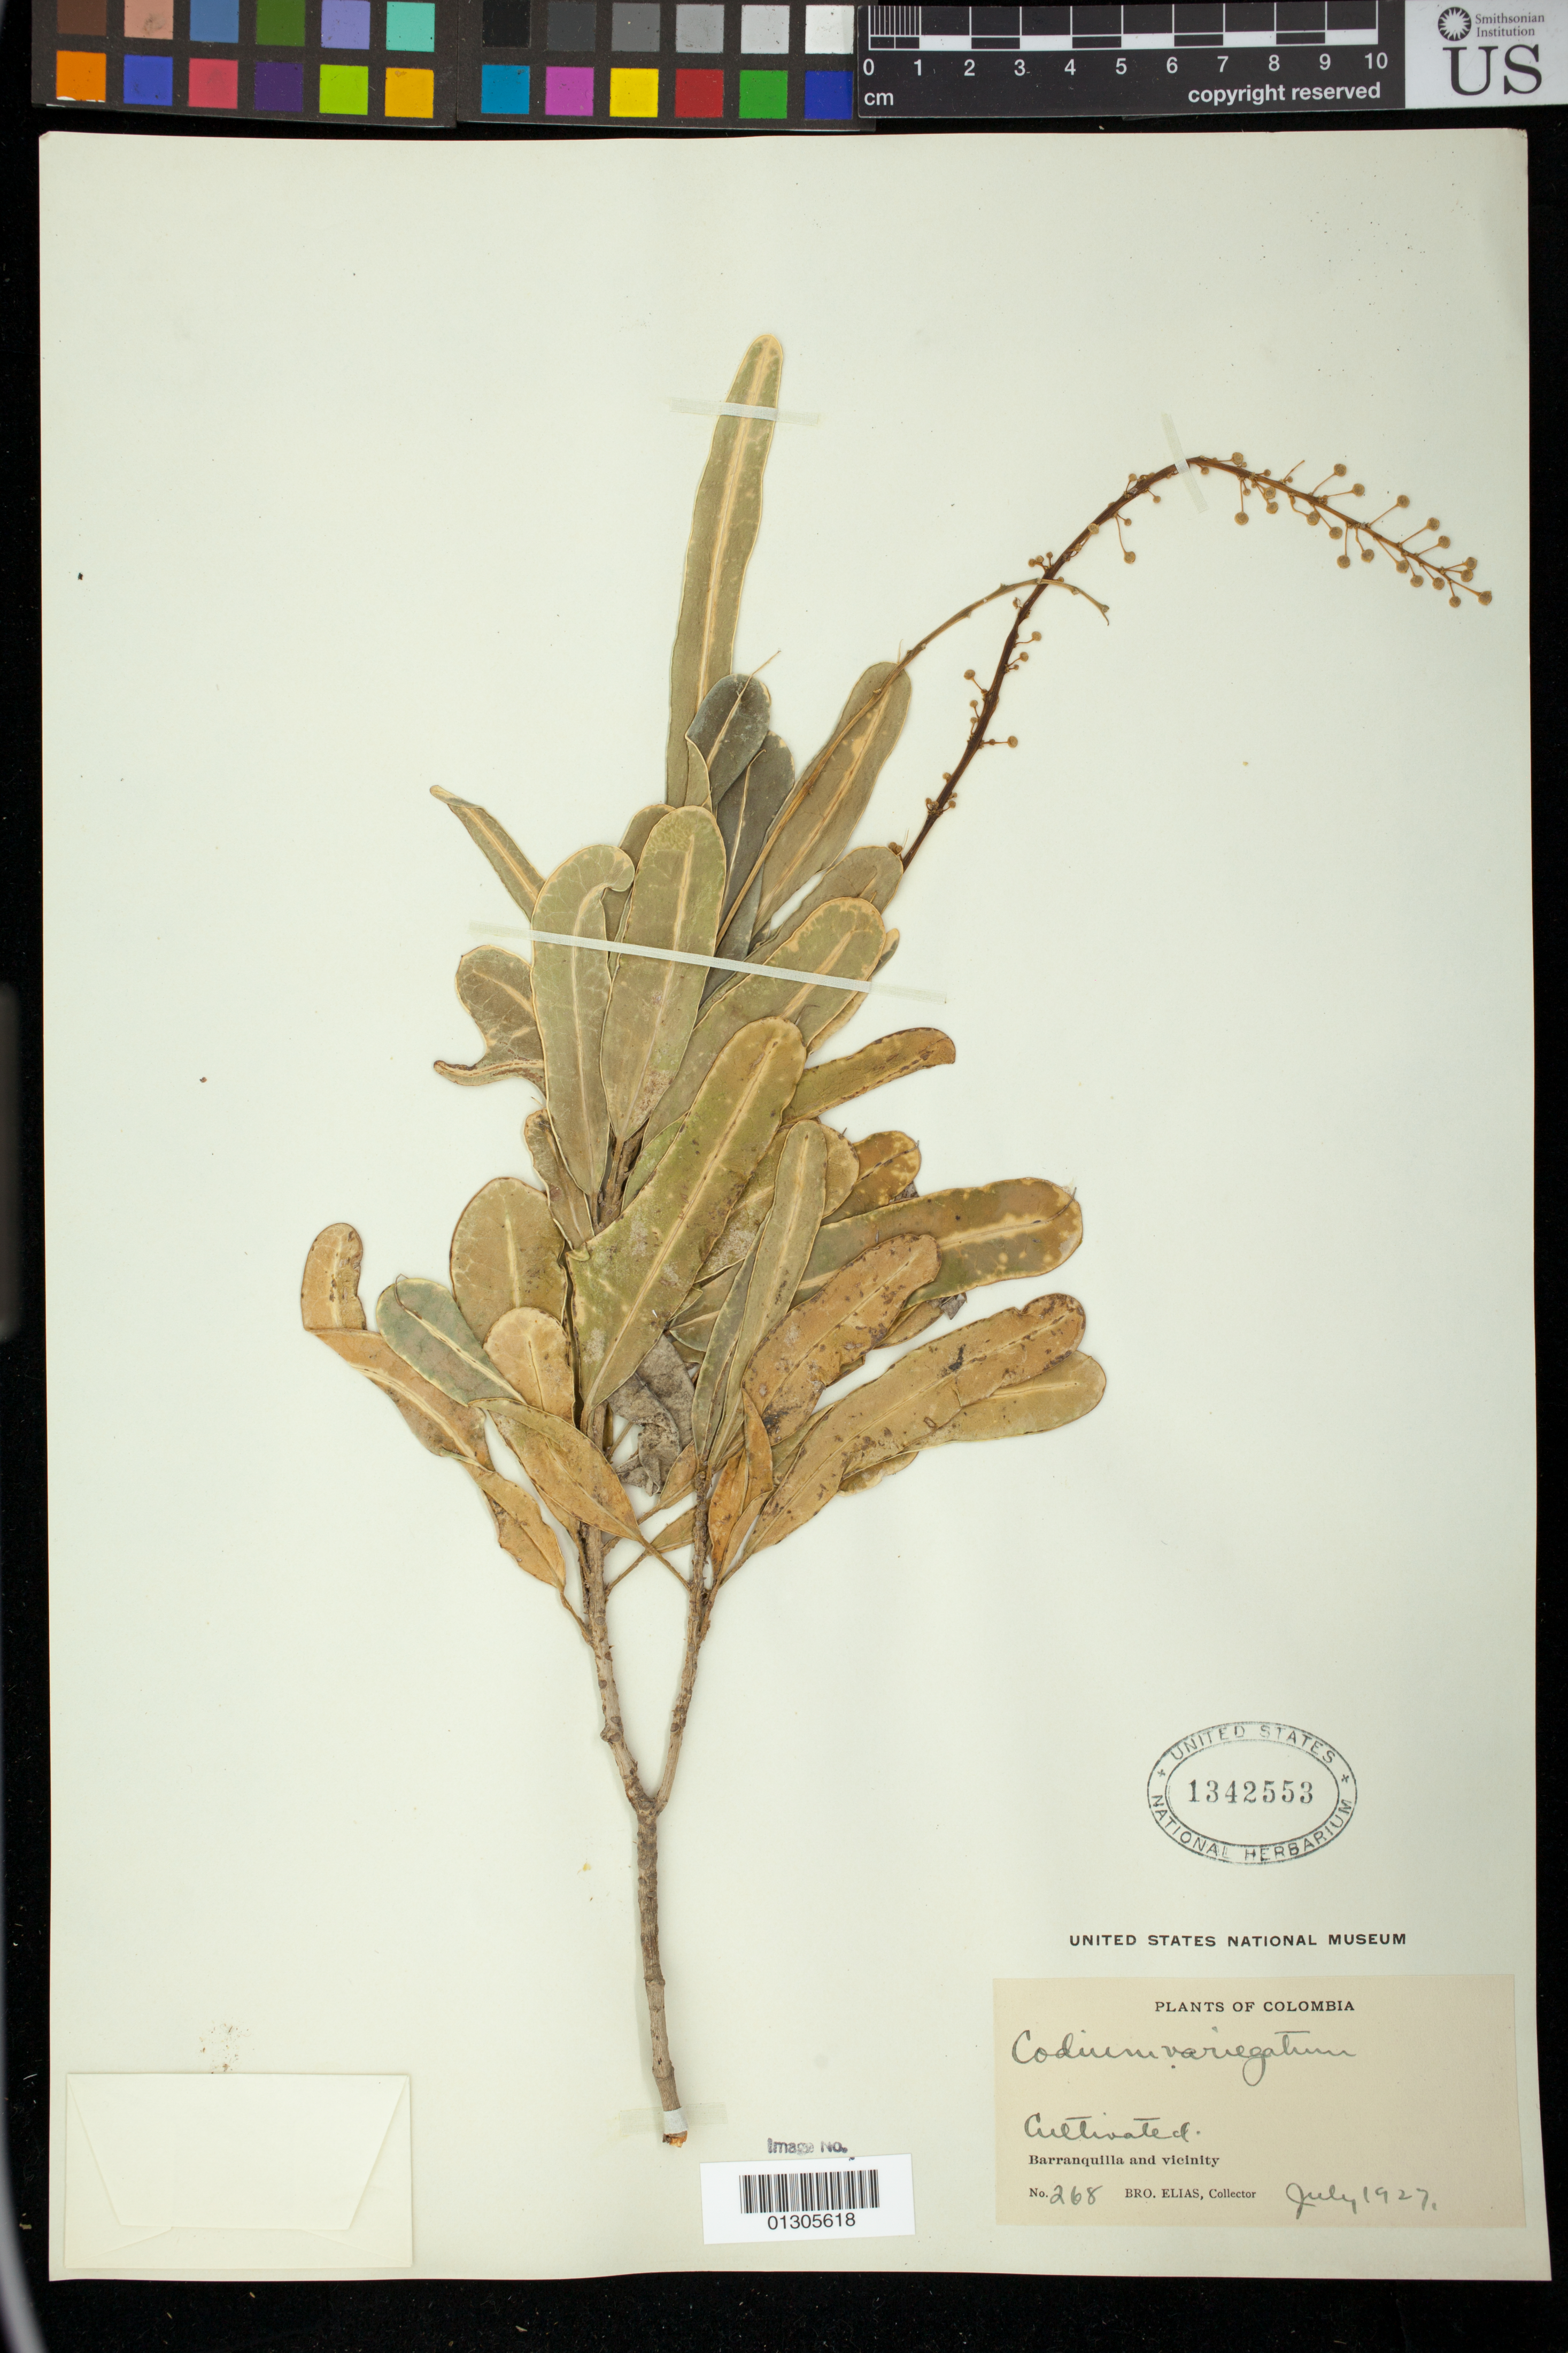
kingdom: Plantae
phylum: Tracheophyta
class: Magnoliopsida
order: Malpighiales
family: Euphorbiaceae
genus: Codiaeum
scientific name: Codiaeum variegatum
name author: (L.) Rumph. ex A. Juss.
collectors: Bro. Elias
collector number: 268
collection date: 1927-07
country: Colombia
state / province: Atlantico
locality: Barranquilla and vicinity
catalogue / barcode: US 1342553